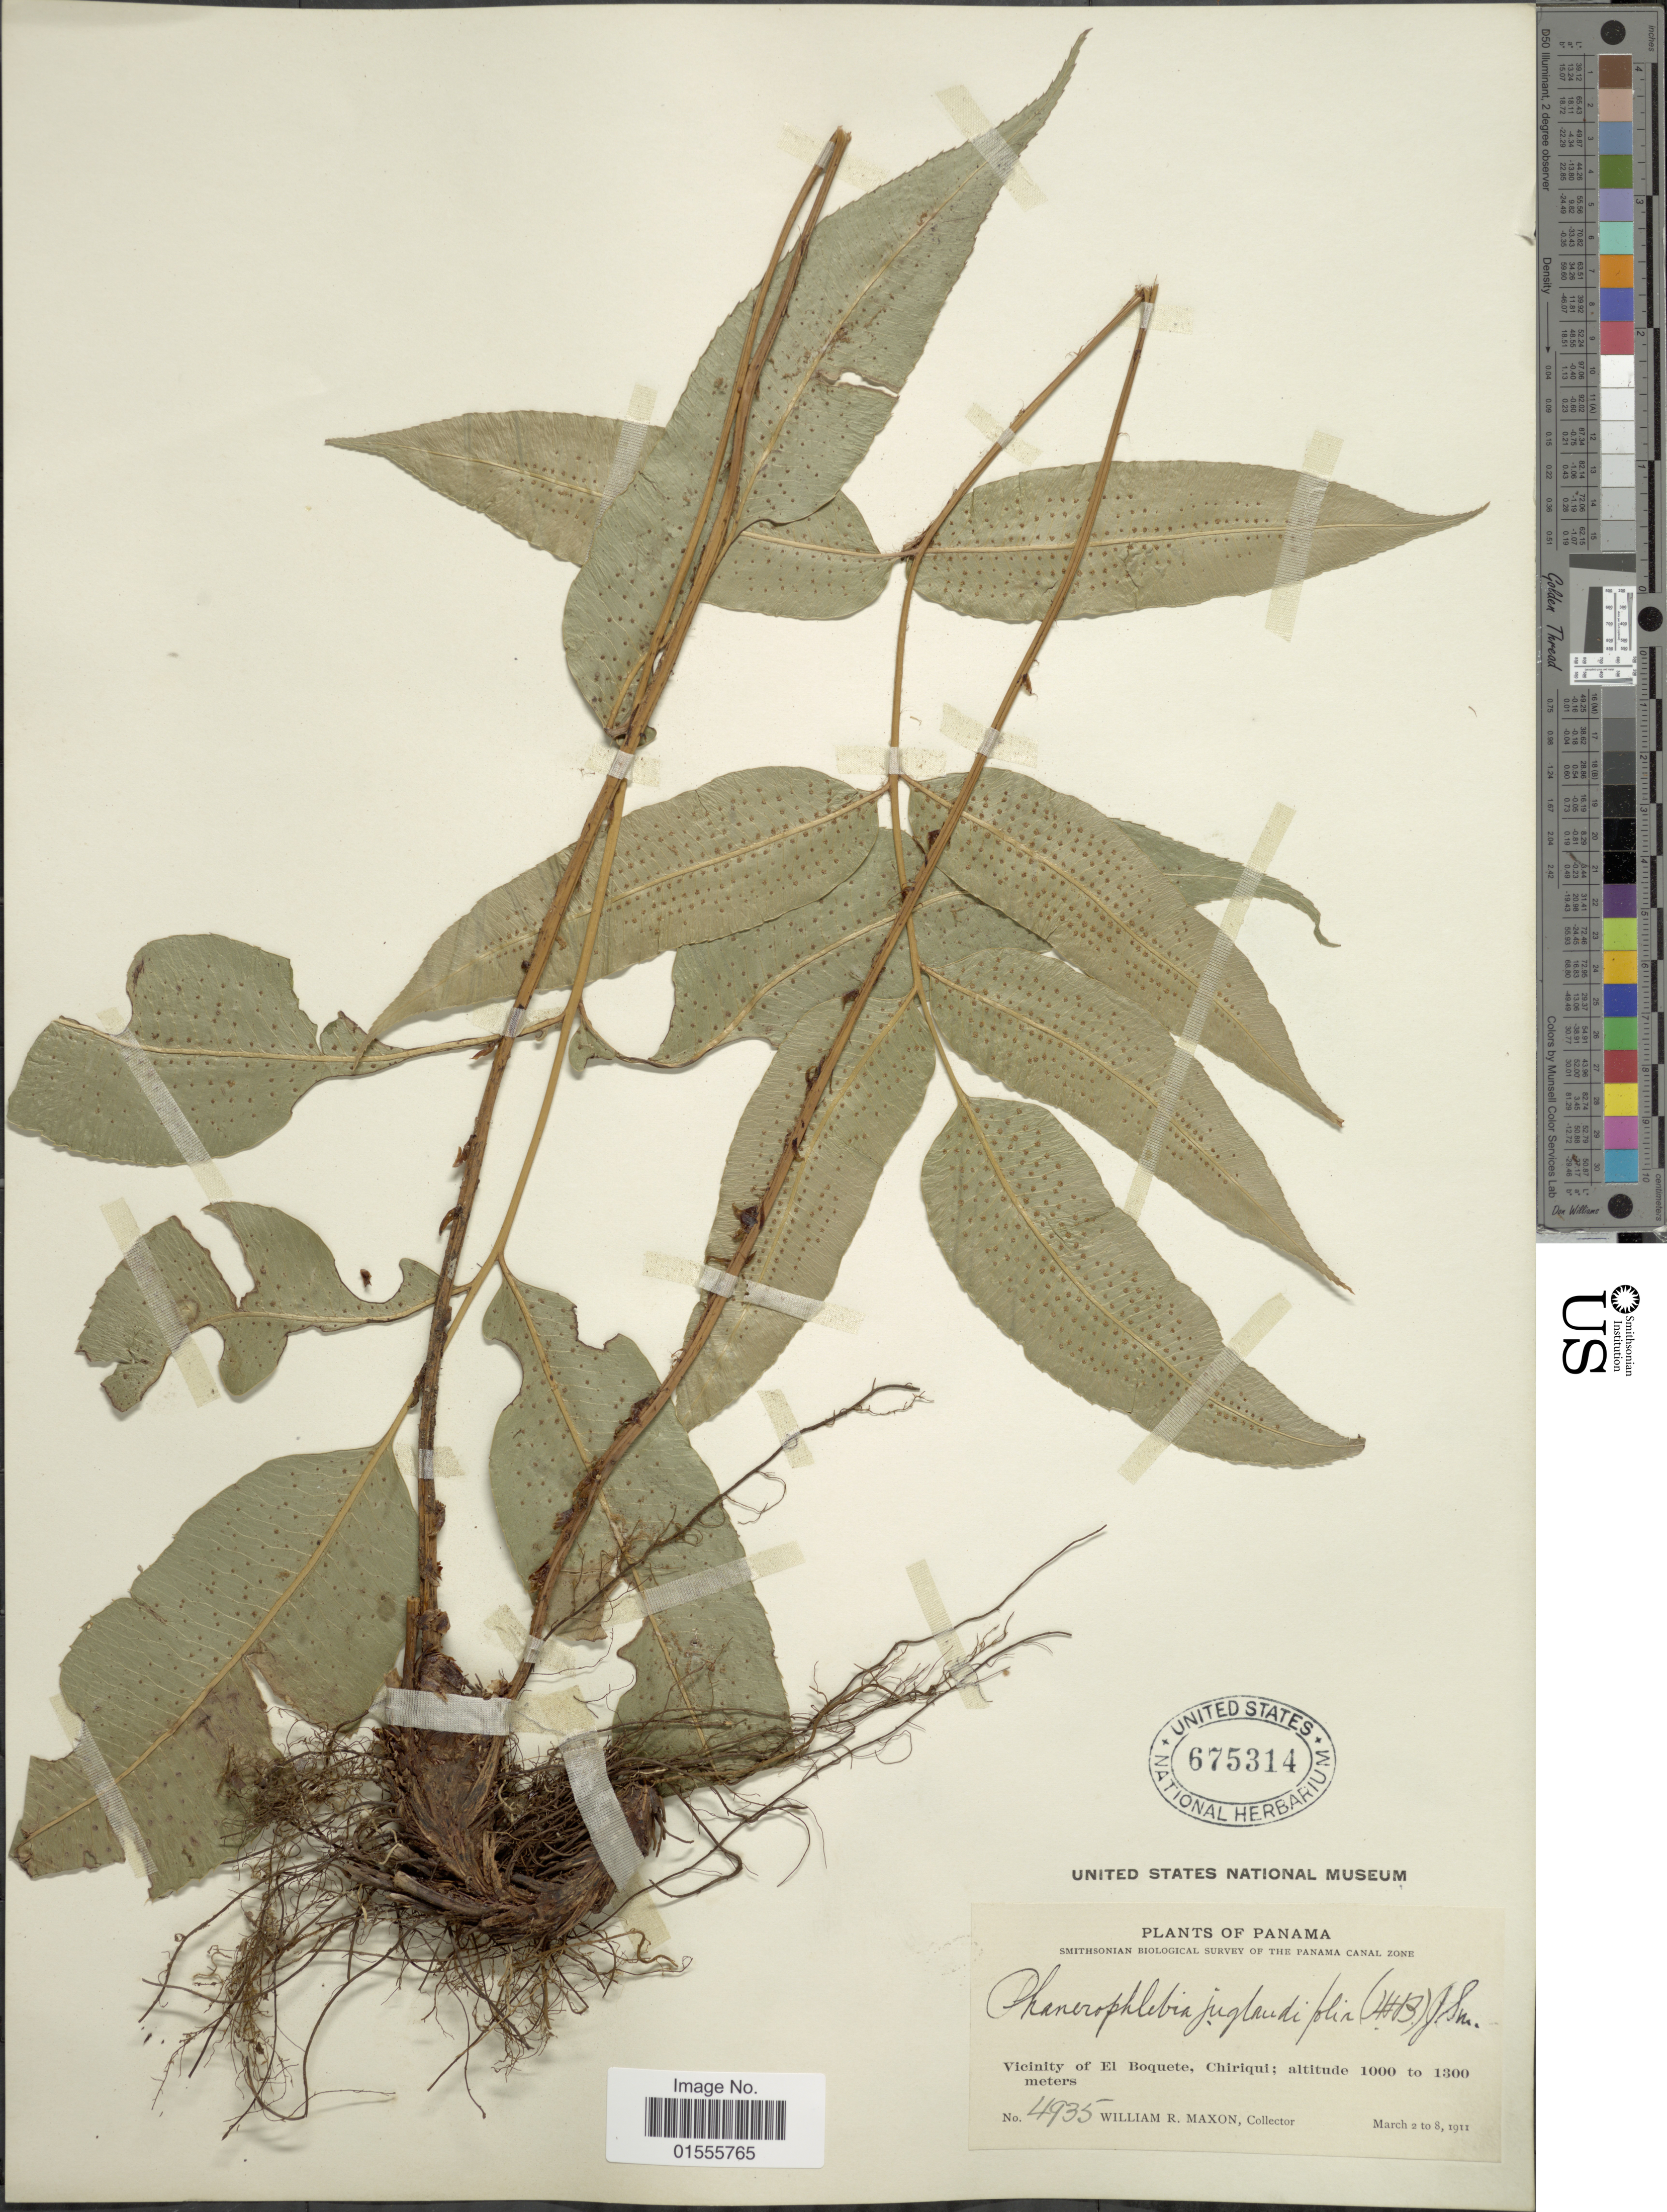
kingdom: Plantae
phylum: Tracheophyta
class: Polypodiopsida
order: Polypodiales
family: Dryopteridaceae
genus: Phanerophlebia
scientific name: Phanerophlebia juglandifolia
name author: (Willd.) J. Sm.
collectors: W. R. Maxon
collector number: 4935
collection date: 1911-03-02/1911-03-08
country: Panama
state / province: Chiriqui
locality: Vicinity of El Boquete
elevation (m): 1000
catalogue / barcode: US 675314